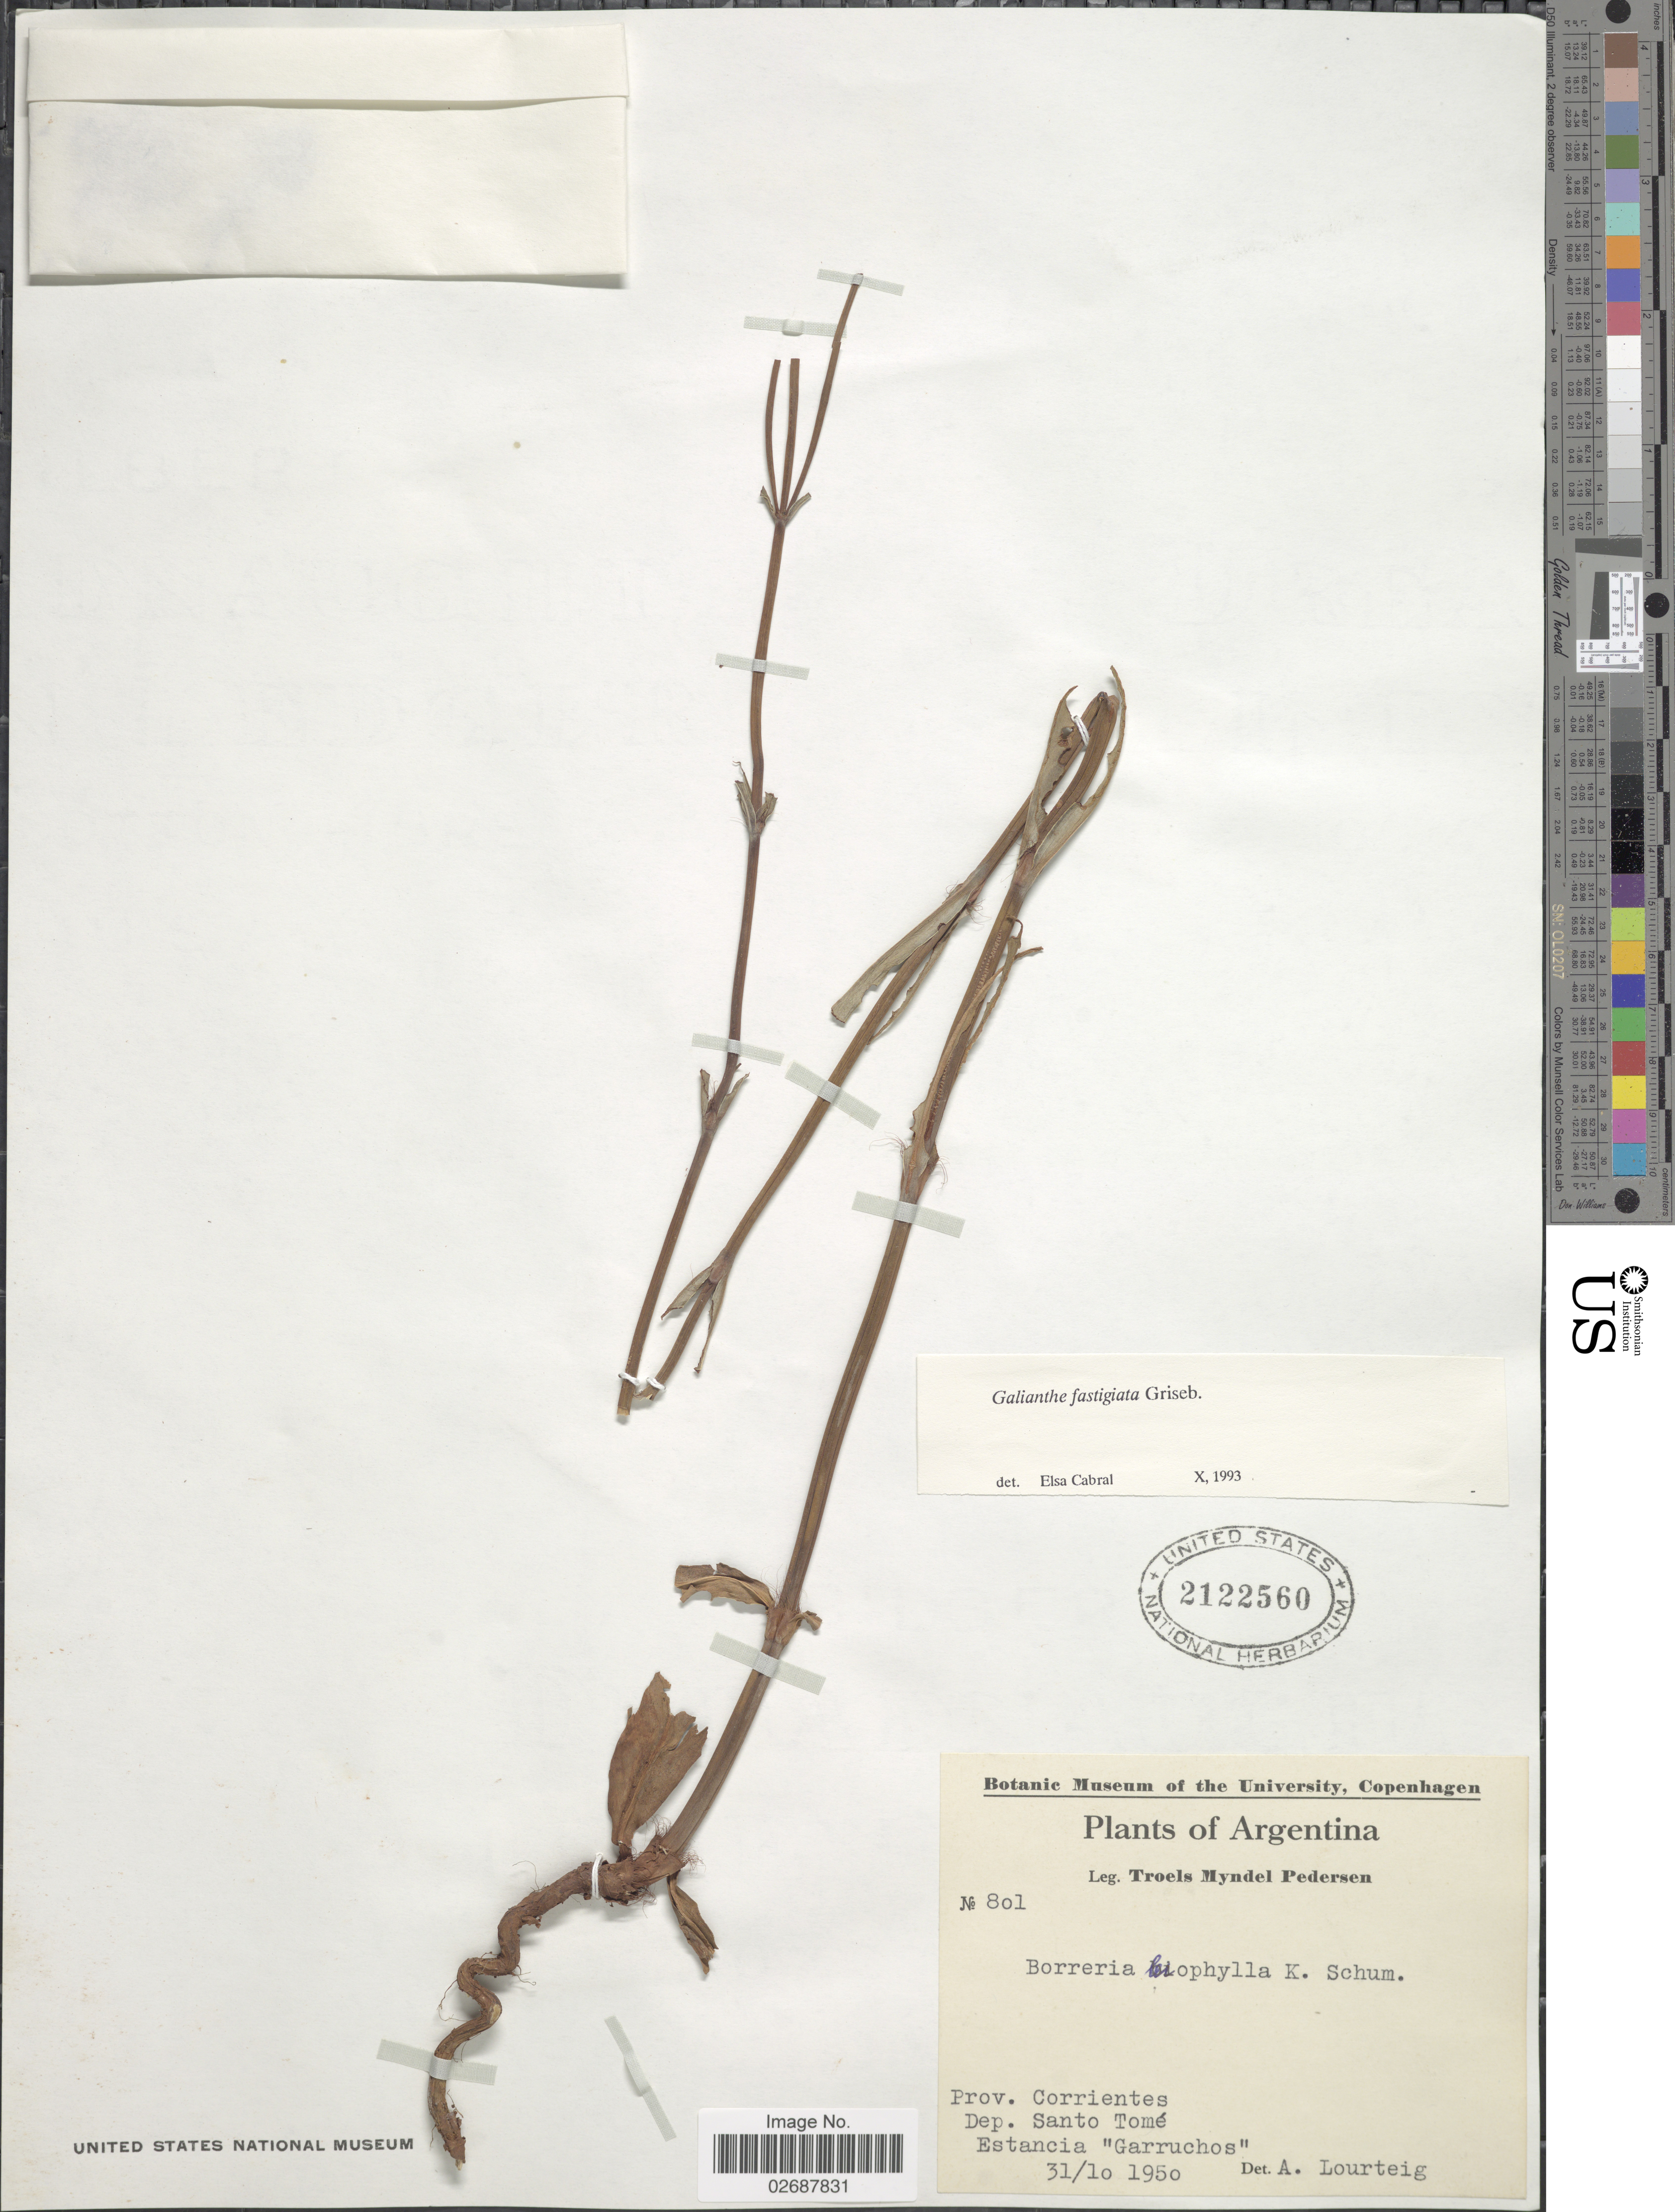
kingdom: Plantae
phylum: Tracheophyta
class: Magnoliopsida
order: Gentianales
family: Rubiaceae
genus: Galianthe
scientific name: Galianthe fastigiata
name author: Griseb.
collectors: T. Pederson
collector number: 801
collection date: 1950-10-31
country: Argentina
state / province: Corrientes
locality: Dep. Santo Tome. Estancia "Garruchos"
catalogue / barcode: US 2122560